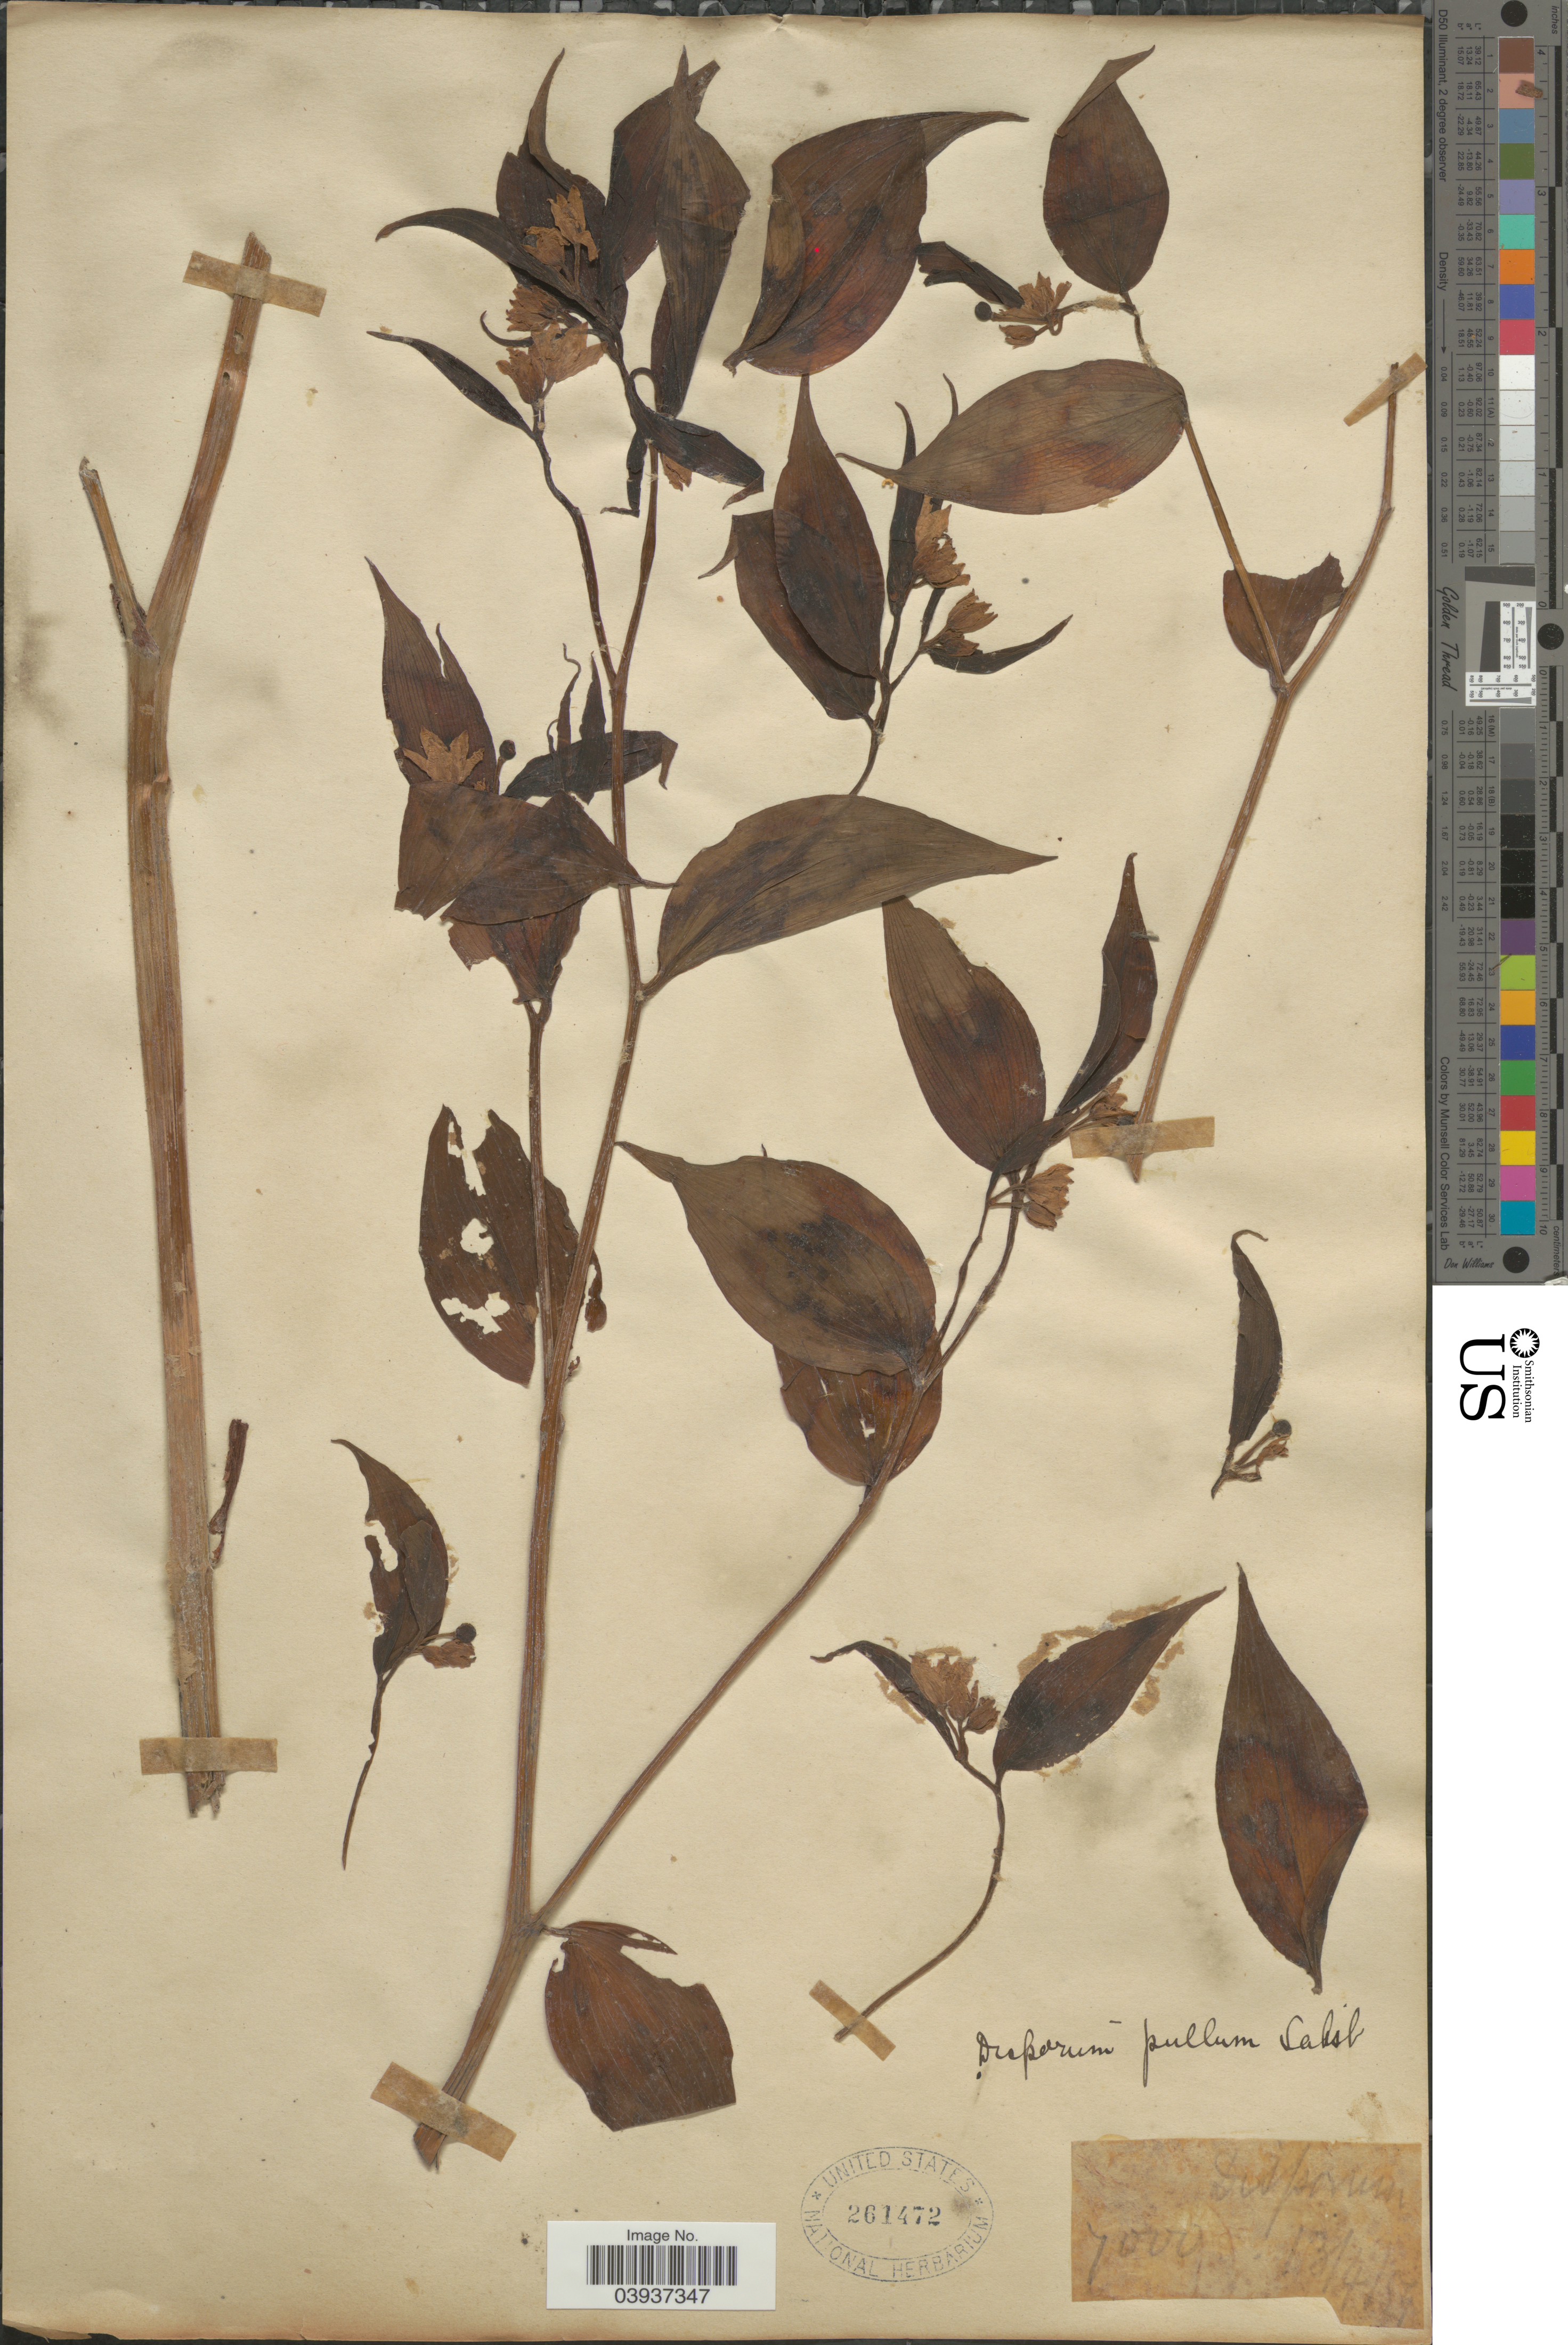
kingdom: Plantae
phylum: Tracheophyta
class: Liliopsida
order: Liliales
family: Colchicaceae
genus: Disporum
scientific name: Disporum pullum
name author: Salisb.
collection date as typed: Transcribed d/m/y: 13/4/54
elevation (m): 2134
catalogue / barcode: US 261472